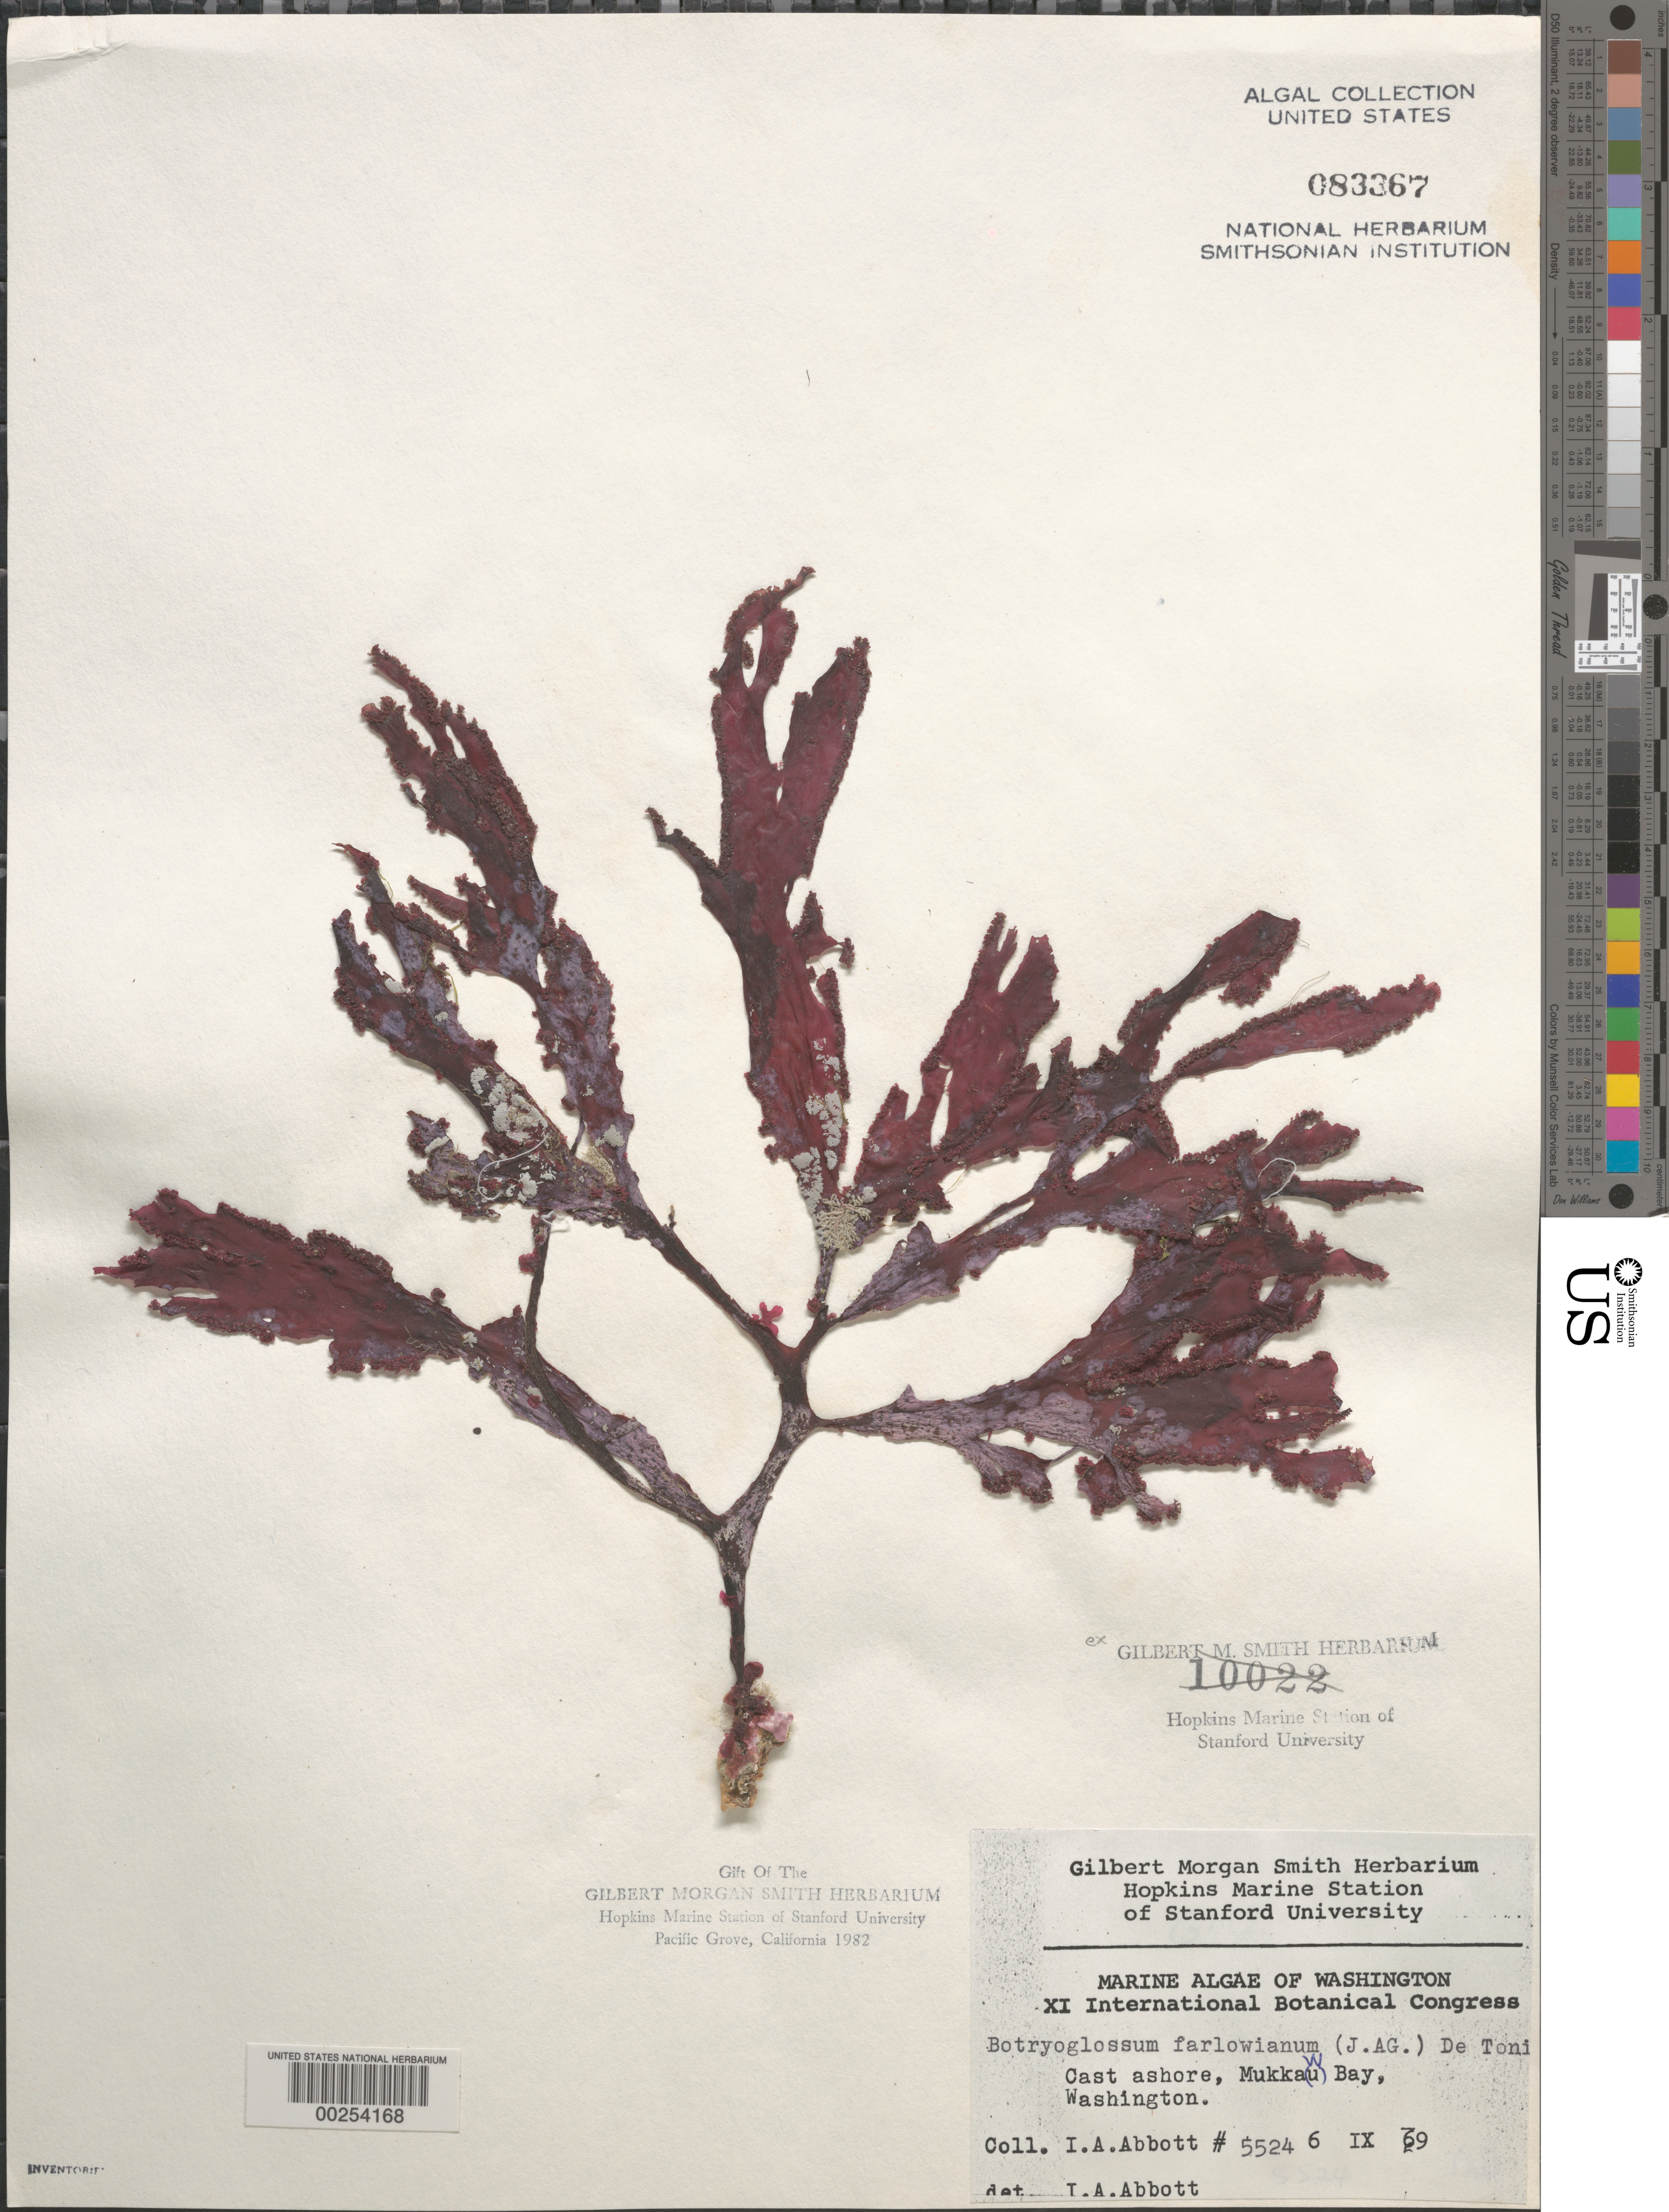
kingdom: Plantae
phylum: Rhodophyta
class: Florideophyceae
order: Ceramiales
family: Delesseriaceae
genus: Botryoglossum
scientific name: Botryoglossum farlowianum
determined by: Abbott, Isabella A.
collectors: I. A. Abbott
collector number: IAA 5524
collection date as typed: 06 Sep 1969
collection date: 1969-09-06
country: United States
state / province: Washington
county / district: Clallam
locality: Mukkaw Bay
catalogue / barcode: US 83367